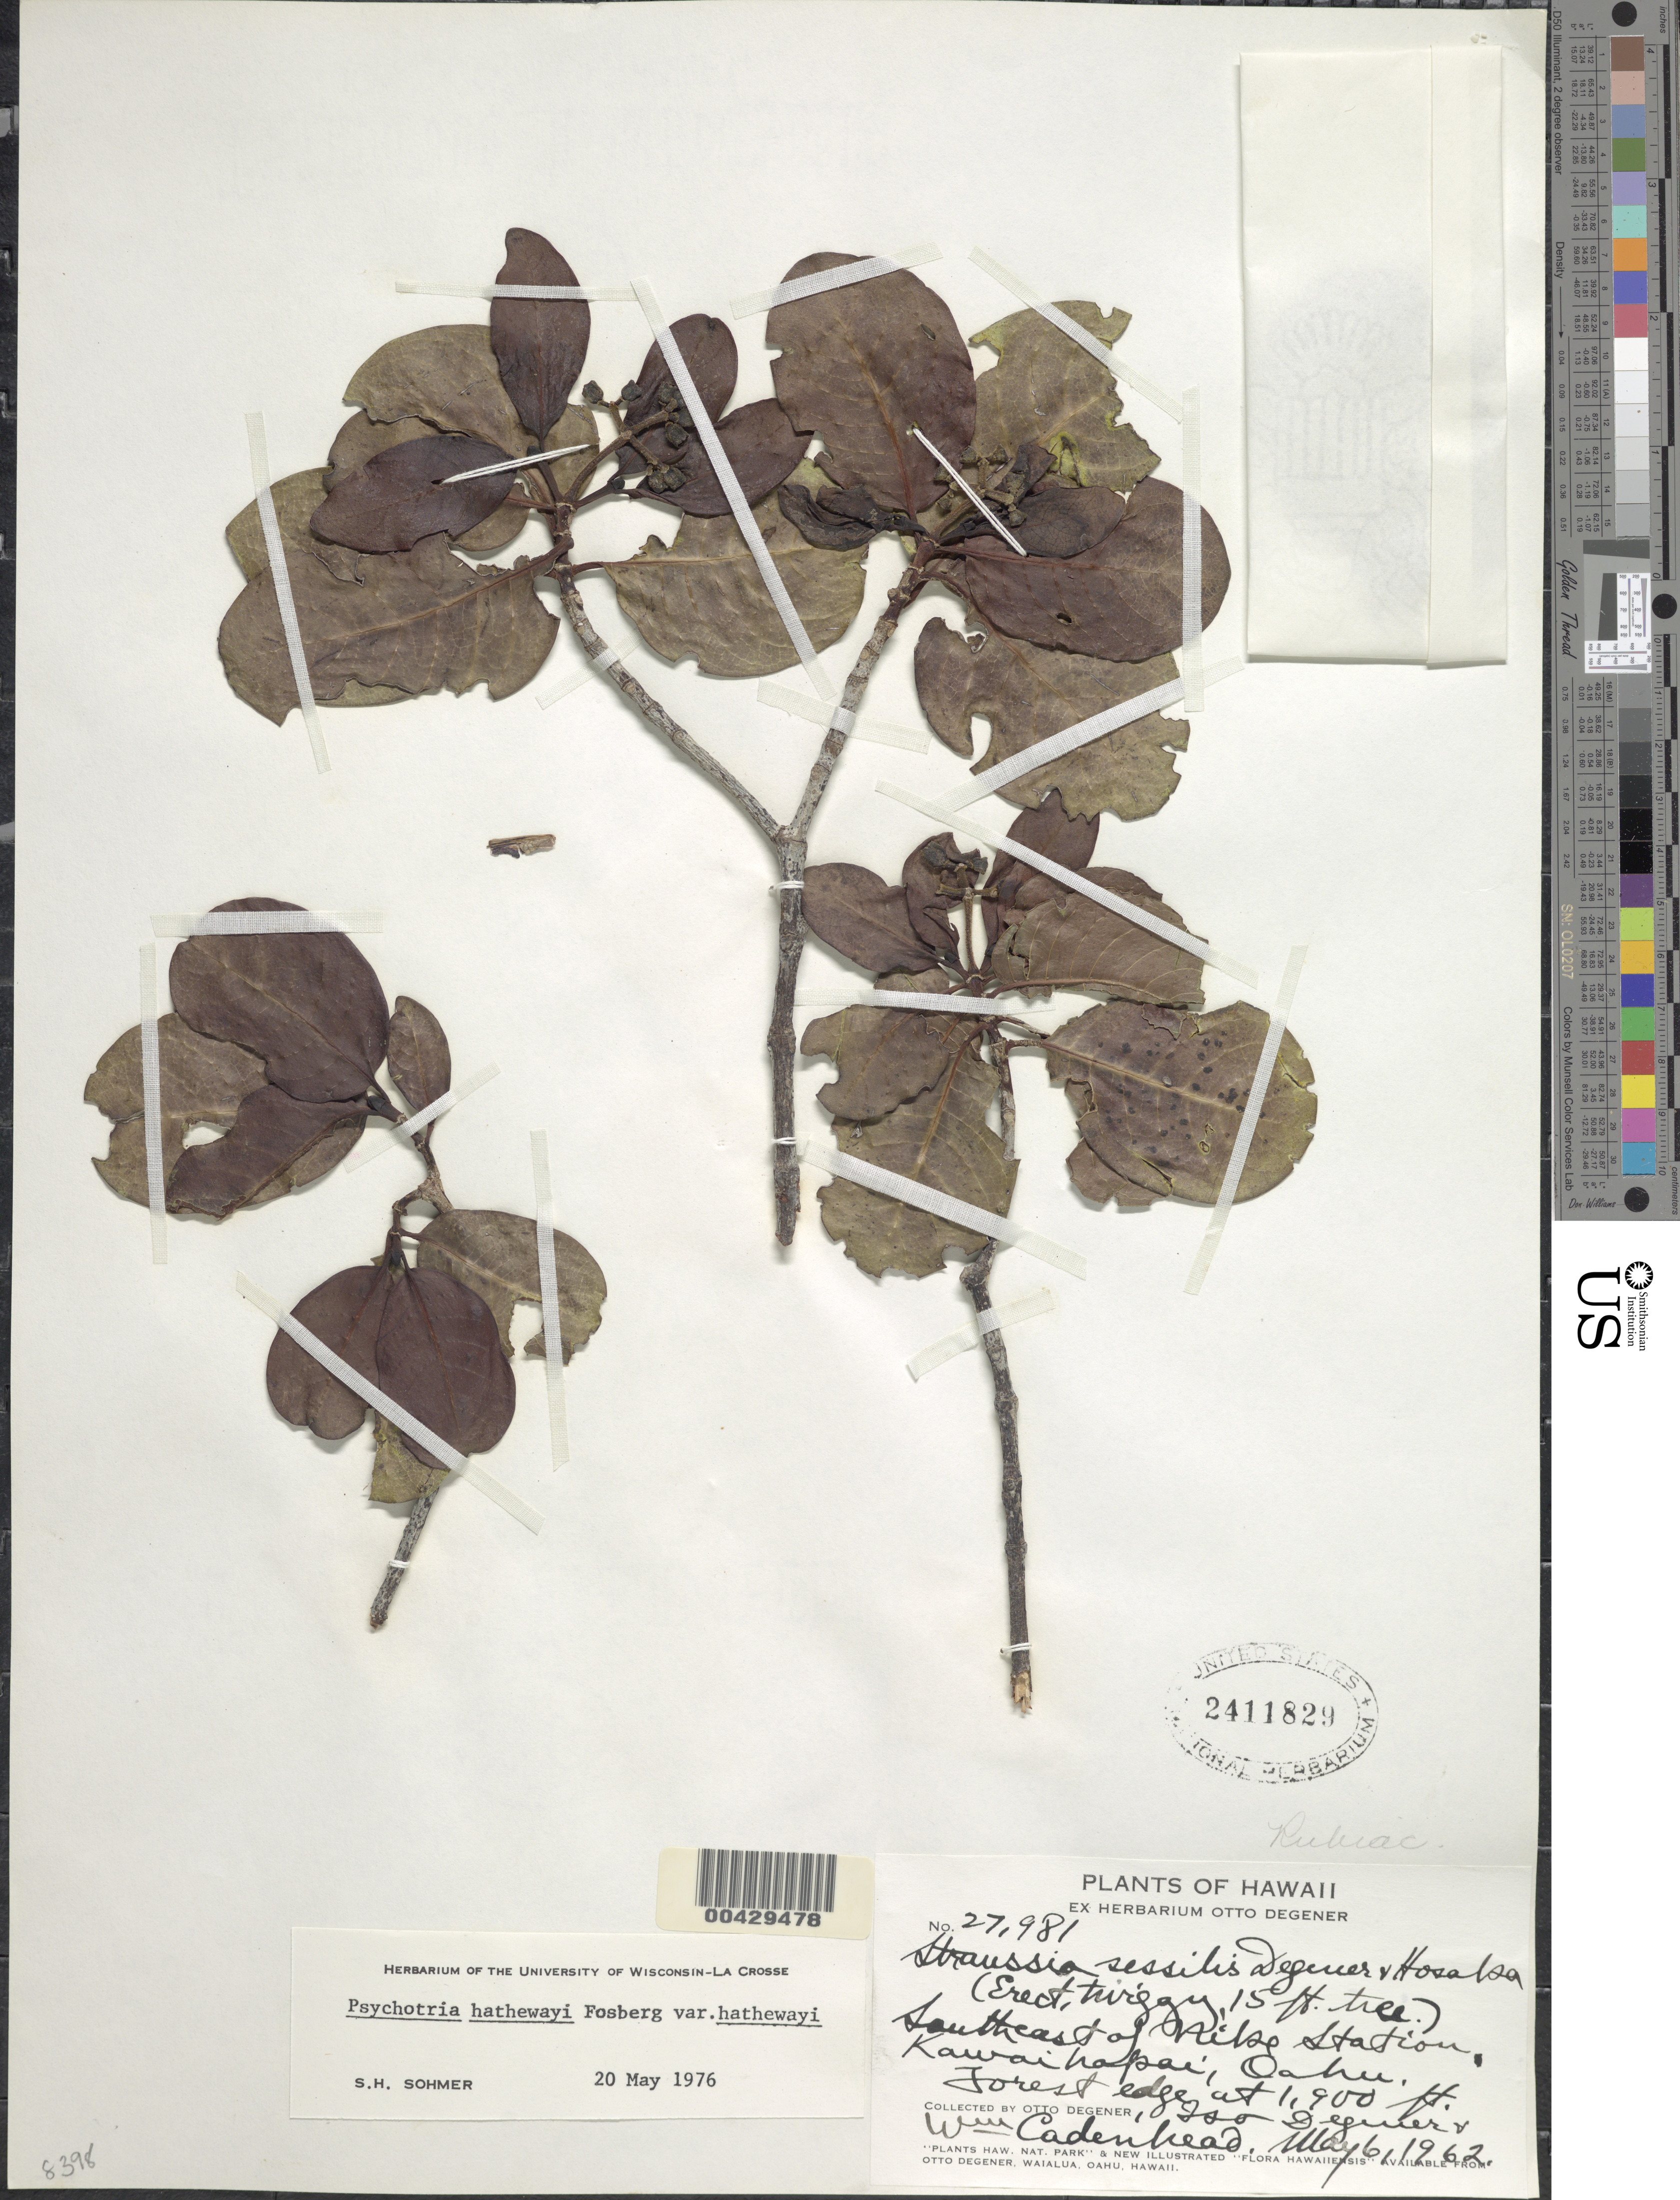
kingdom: Plantae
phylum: Tracheophyta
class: Magnoliopsida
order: Gentianales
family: Rubiaceae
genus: Psychotria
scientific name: Psychotria hathewayi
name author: Fosberg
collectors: O. Degener, I. Degener & W. Cadenhead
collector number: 27981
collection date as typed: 6 May 1962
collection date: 1962-05-06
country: United States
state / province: Hawaii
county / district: Honolulu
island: Oahu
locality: Southeast of Nike Station, Kawaihapai.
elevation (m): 579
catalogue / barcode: US 2411829